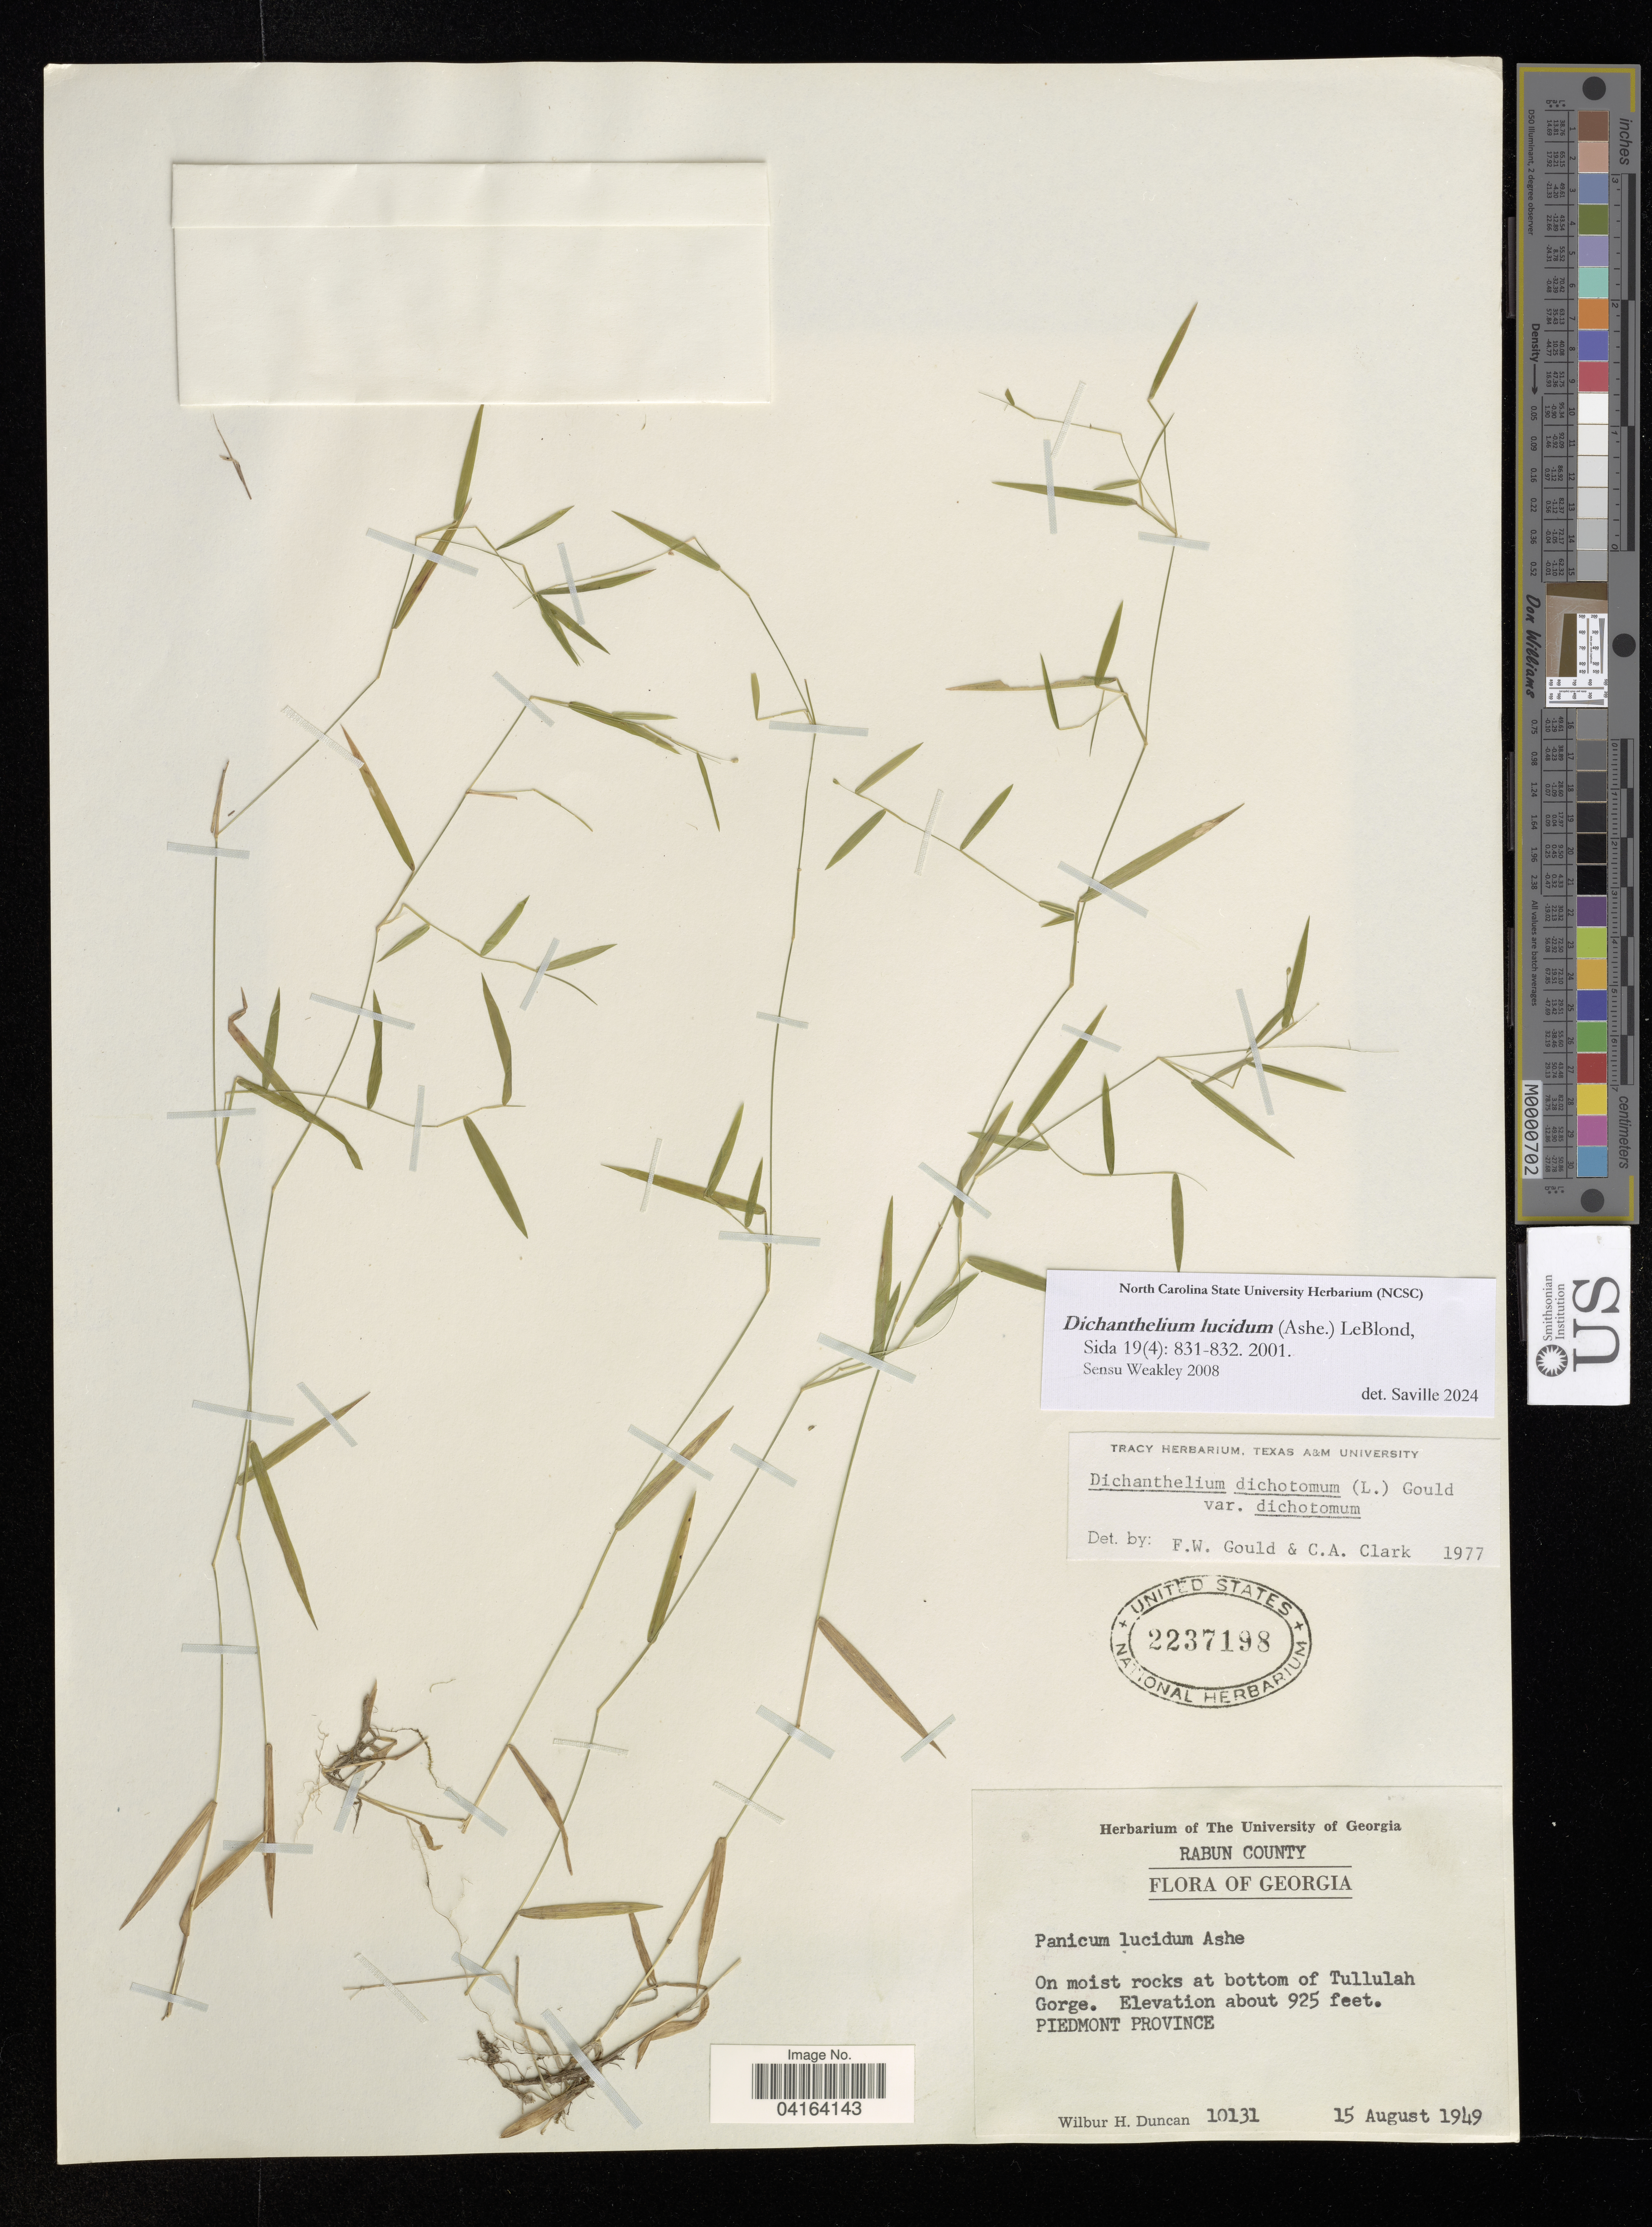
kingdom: Plantae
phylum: Tracheophyta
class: Liliopsida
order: Poales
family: Poaceae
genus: Dichanthelium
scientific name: Dichanthelium lucidum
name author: (Ashe) LeBlond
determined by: Saville, A. C., (NCSC), North Carolina State University (UNITED STATES)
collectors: W. H. Duncan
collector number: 10131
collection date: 1949-08-15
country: United States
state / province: Georgia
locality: Rabun County. At bottom of Tullulah Gorge. Piedmont Province.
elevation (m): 282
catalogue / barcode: US 2237198